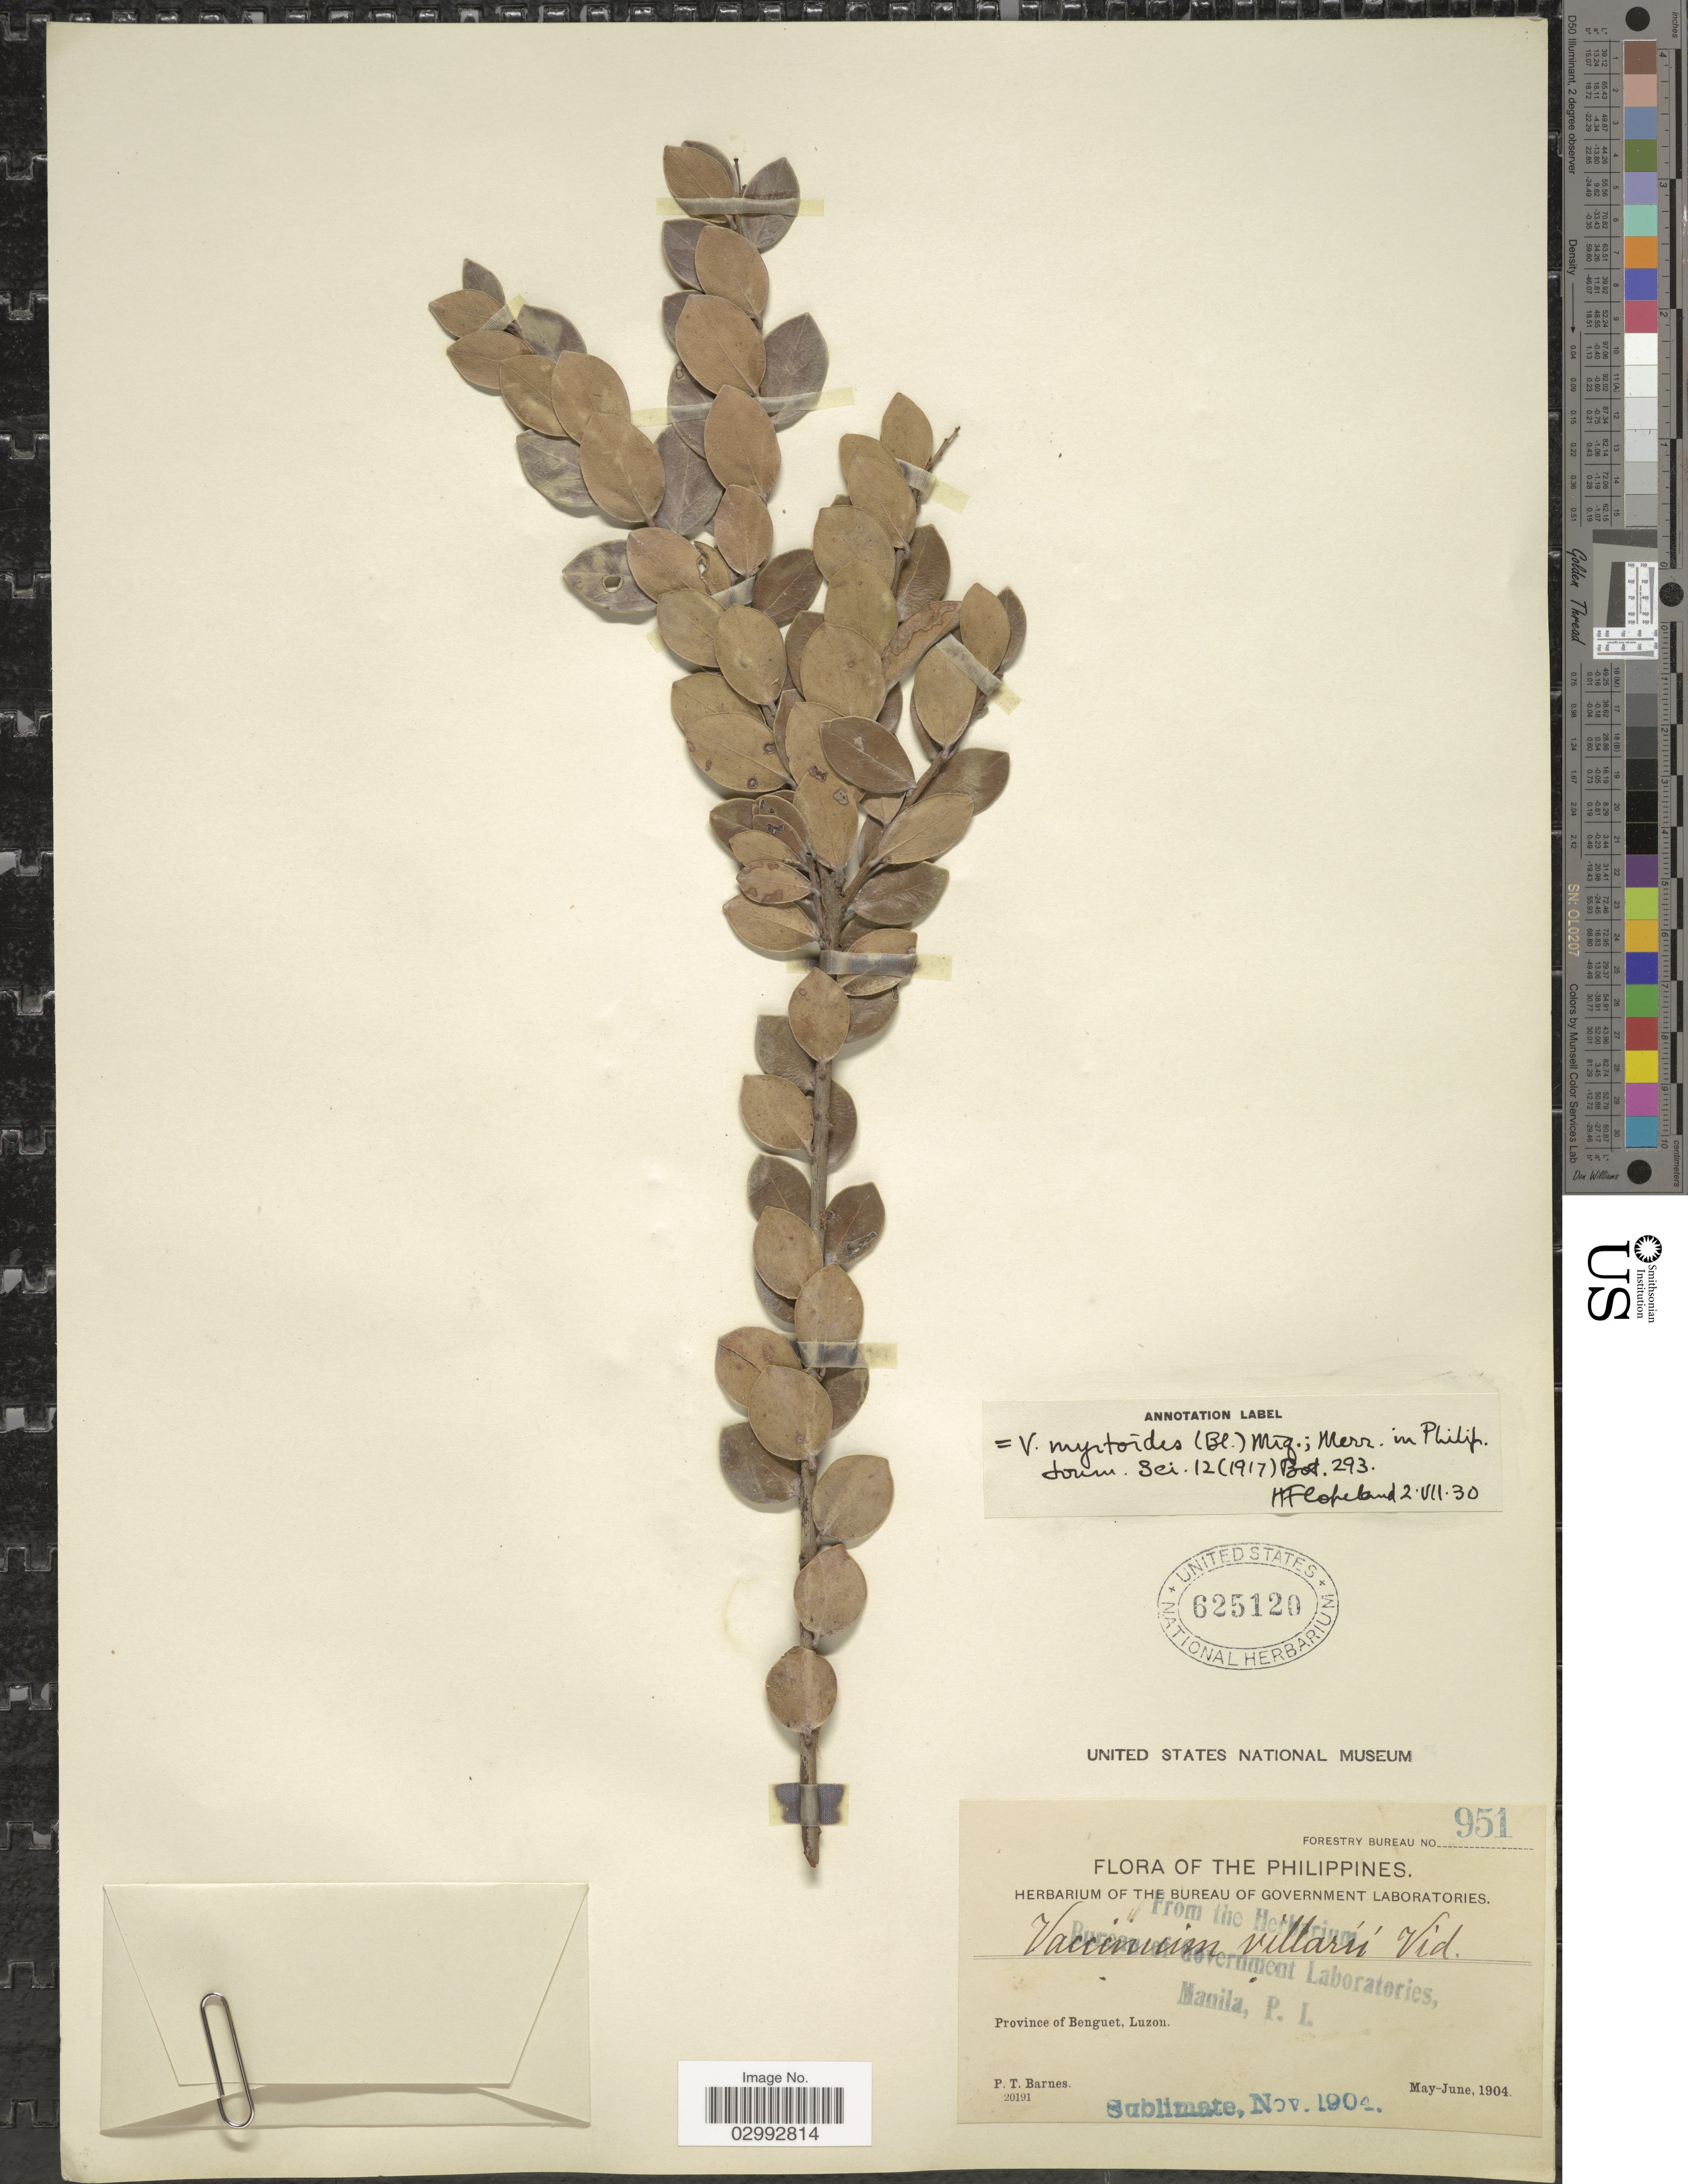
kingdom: Plantae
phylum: Tracheophyta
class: Magnoliopsida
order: Ericales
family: Ericaceae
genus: Vaccinium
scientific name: Vaccinium myrtoides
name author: Miq.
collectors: P. Barnes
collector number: Forestry Bureau 951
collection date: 1904-05/1904-06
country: Philippines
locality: Province of Benguet, Luzon.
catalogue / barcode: US 625120